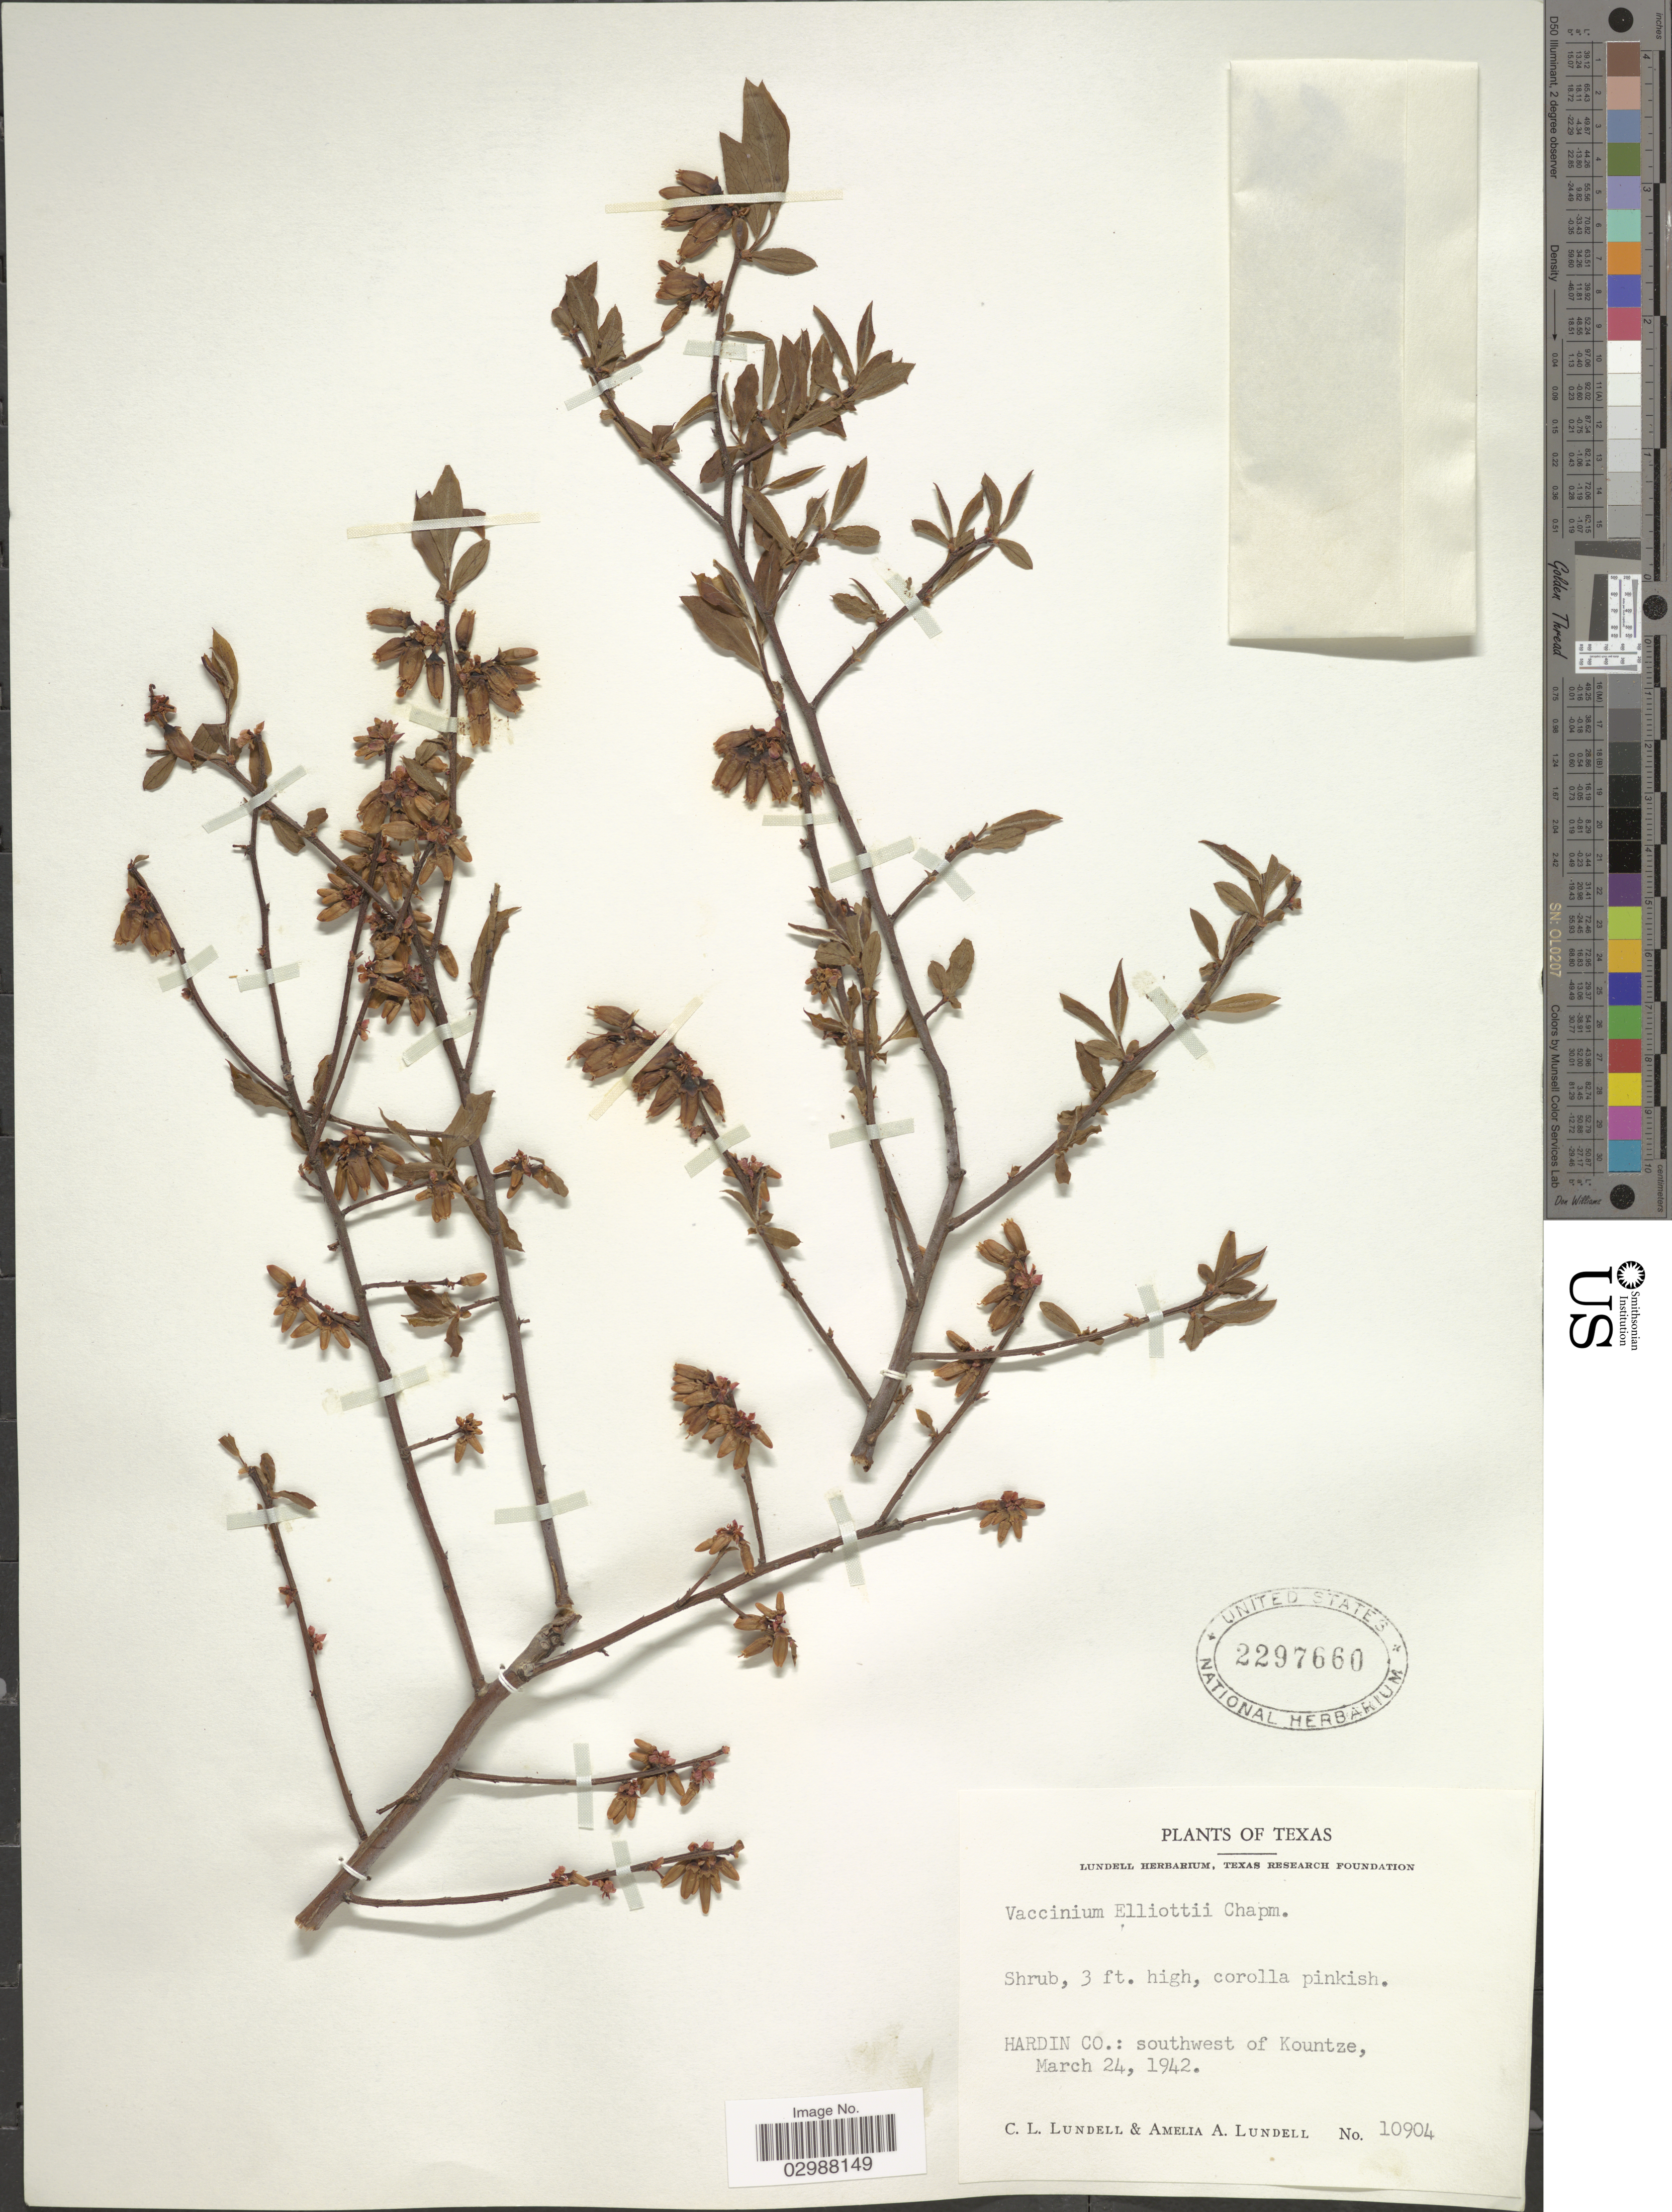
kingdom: Plantae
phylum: Tracheophyta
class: Magnoliopsida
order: Ericales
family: Ericaceae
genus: Vaccinium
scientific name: Vaccinium elliottii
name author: Chapm.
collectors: C. L. Lundell & A. A. Lundell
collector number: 10904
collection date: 1942-03-24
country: United States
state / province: Texas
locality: Hardin Co.: southwest of Kountze.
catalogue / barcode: US 2297660